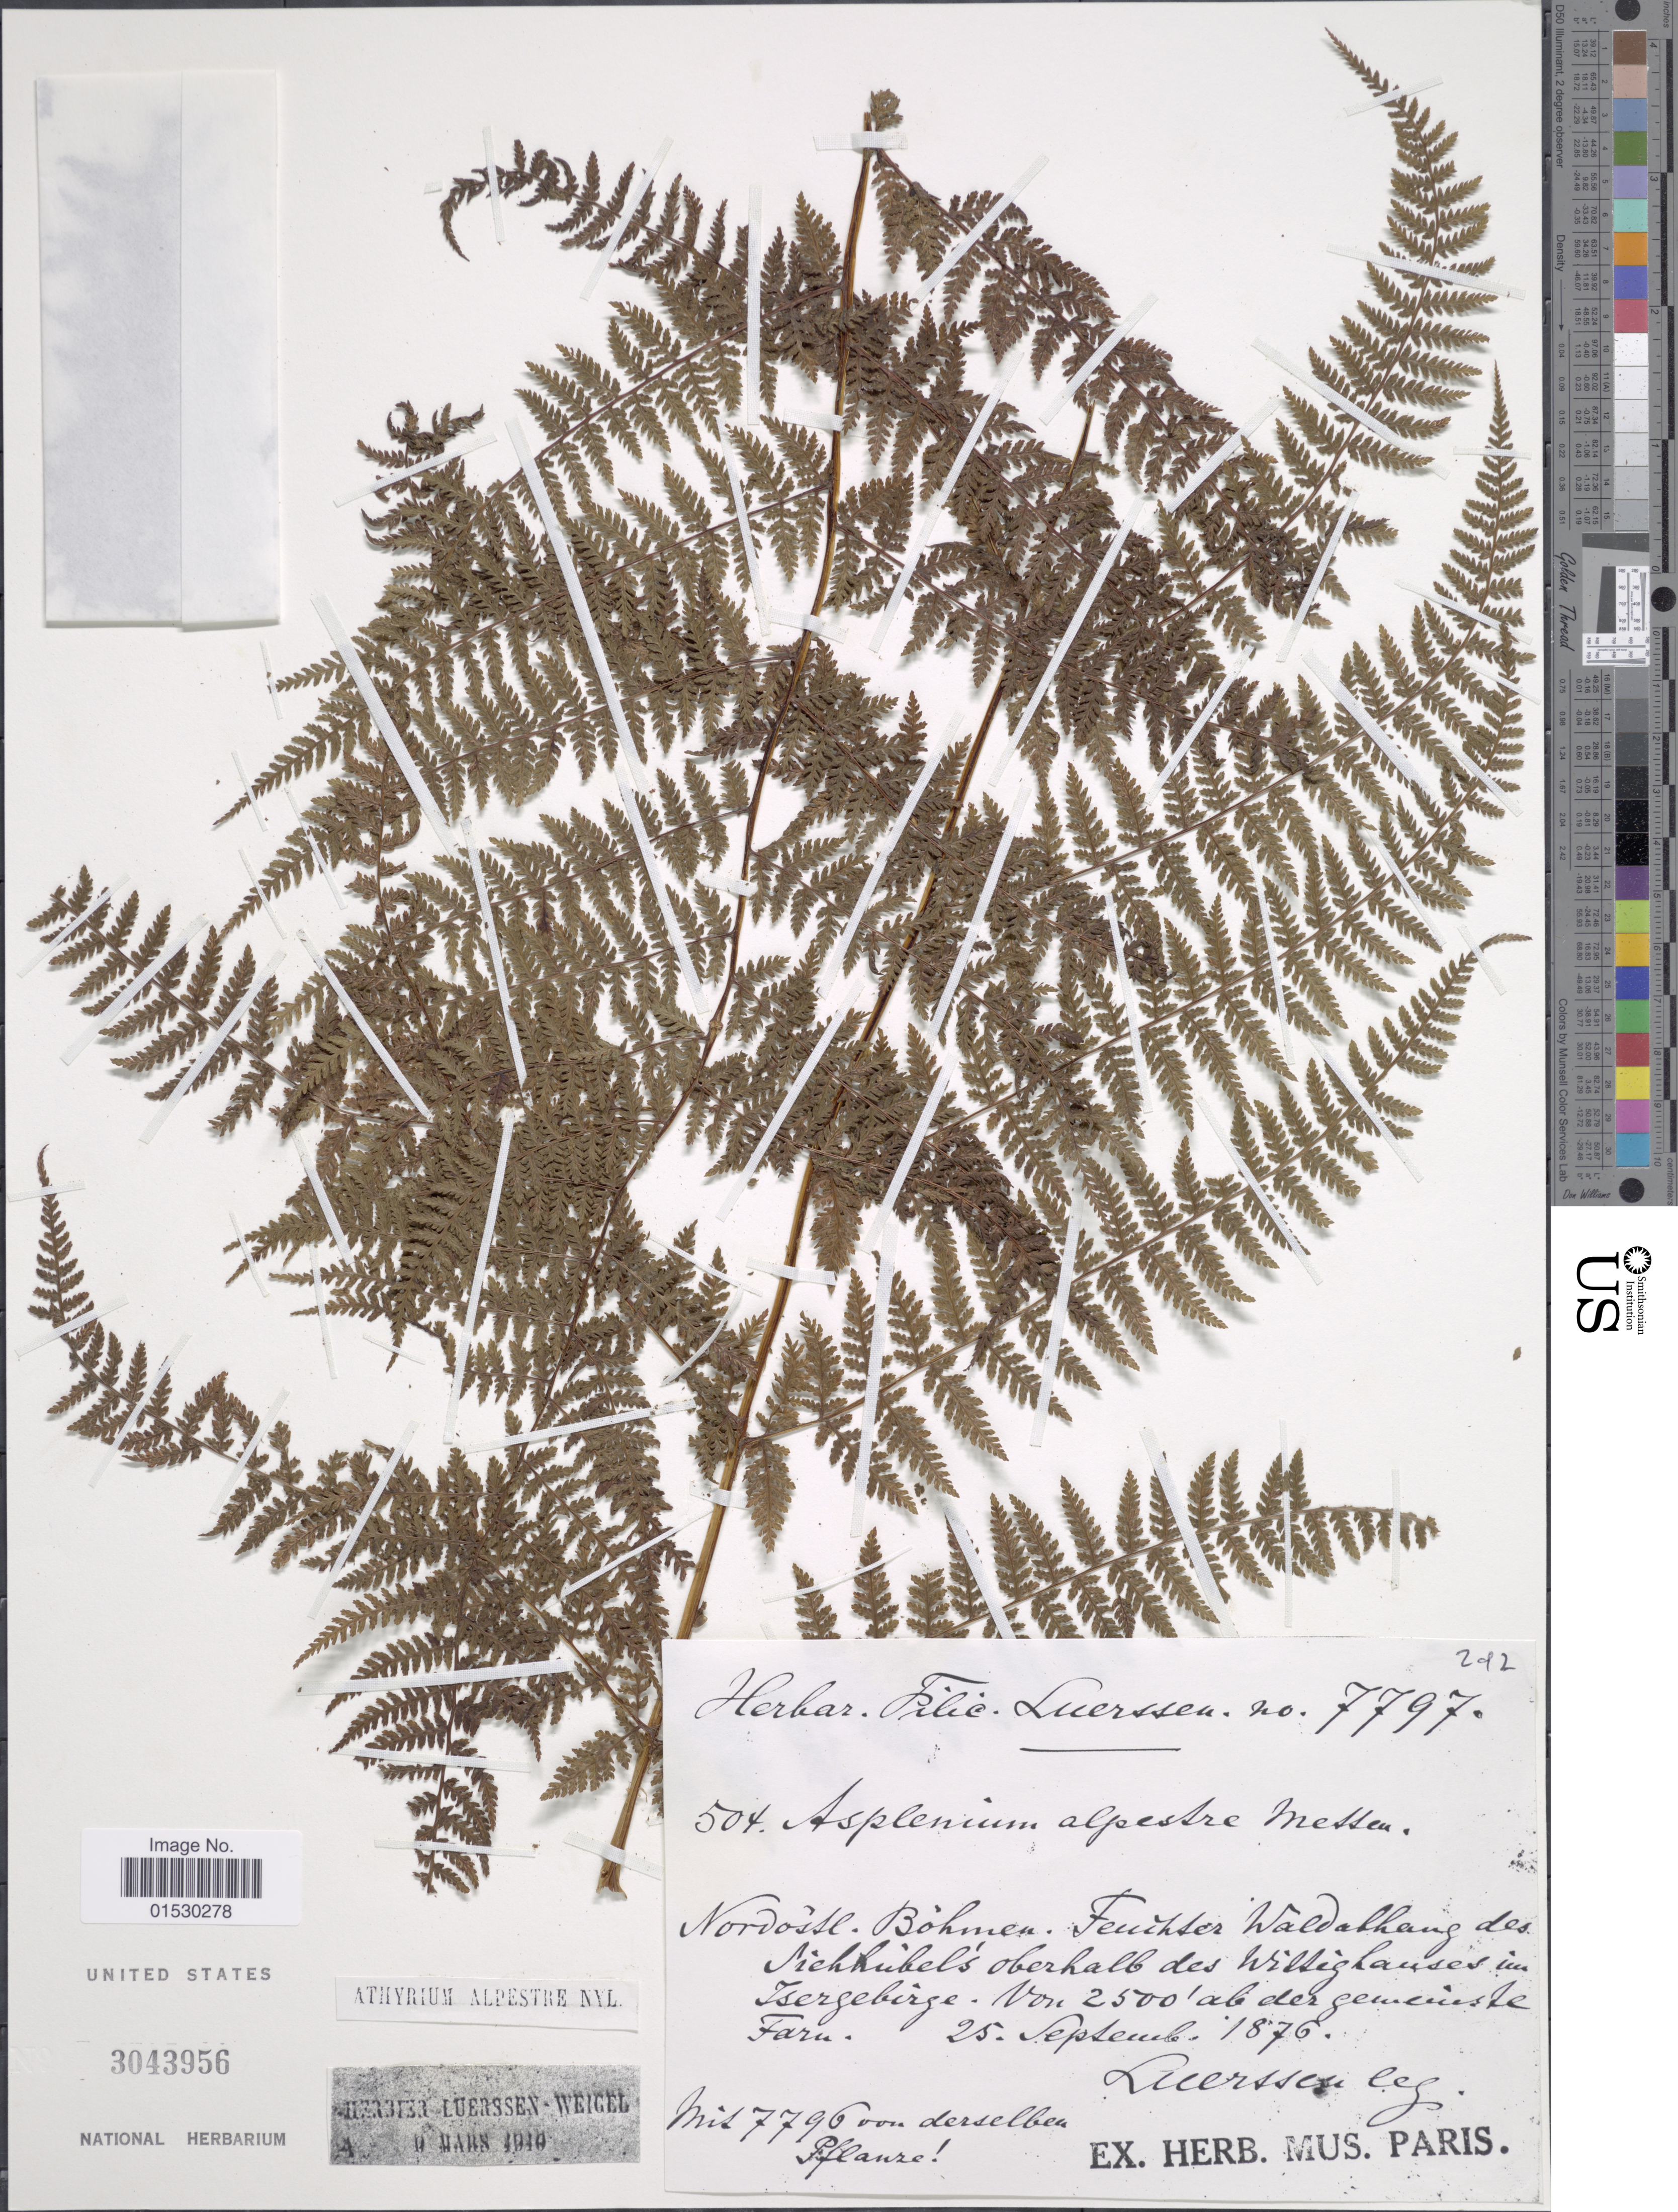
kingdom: Plantae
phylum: Tracheophyta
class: Polypodiopsida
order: Polypodiales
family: Athyriaceae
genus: Athyrium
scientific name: Athyrium alpestre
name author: (Hoppe) Rylands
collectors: Luerssen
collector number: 7797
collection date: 1876-09-25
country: Germany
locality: Norviste Bohmen. Feuchter Waldabhang des Sichhubels overhalb des Williglauser iu Isergebirge [interpreted]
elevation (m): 762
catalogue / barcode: US 3043956